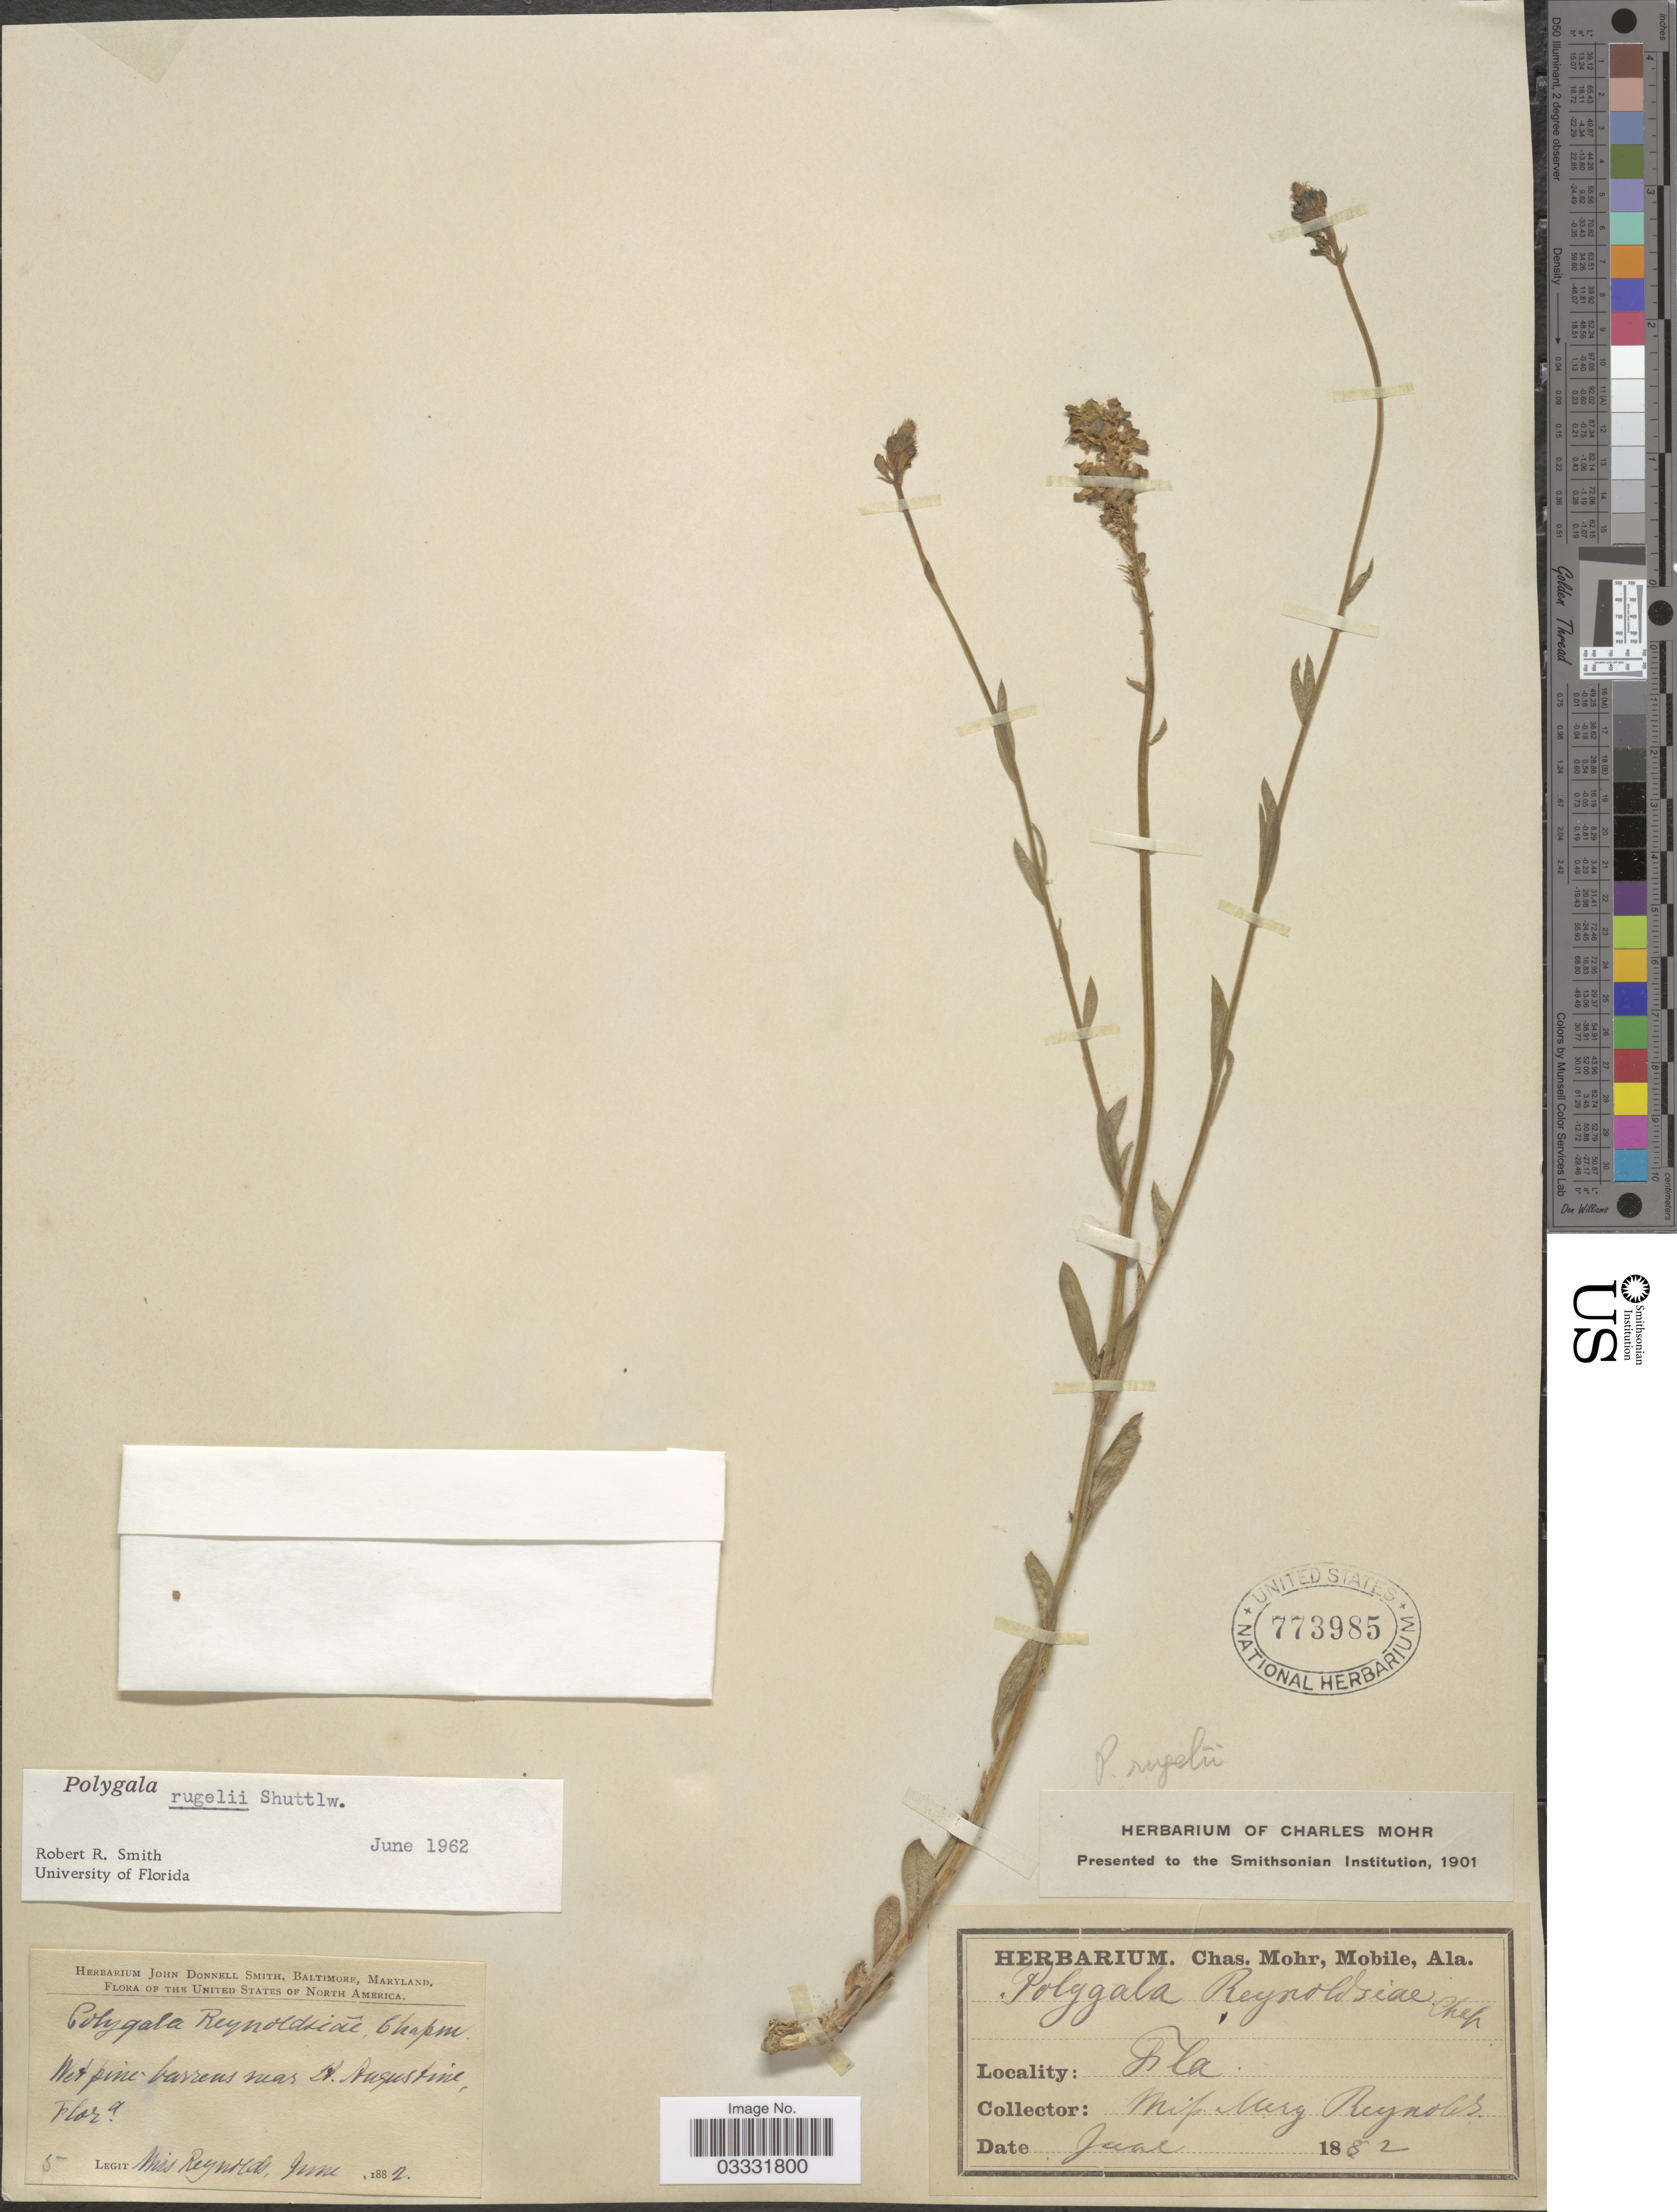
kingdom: Plantae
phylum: Tracheophyta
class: Magnoliopsida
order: Fabales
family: Polygalaceae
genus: Polygala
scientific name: Polygala rugelii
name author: Shuttlew. ex Chapm.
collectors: M. Reynolds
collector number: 5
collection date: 1882-06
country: United States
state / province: Florida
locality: Near St. Augustine.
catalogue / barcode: US 773985